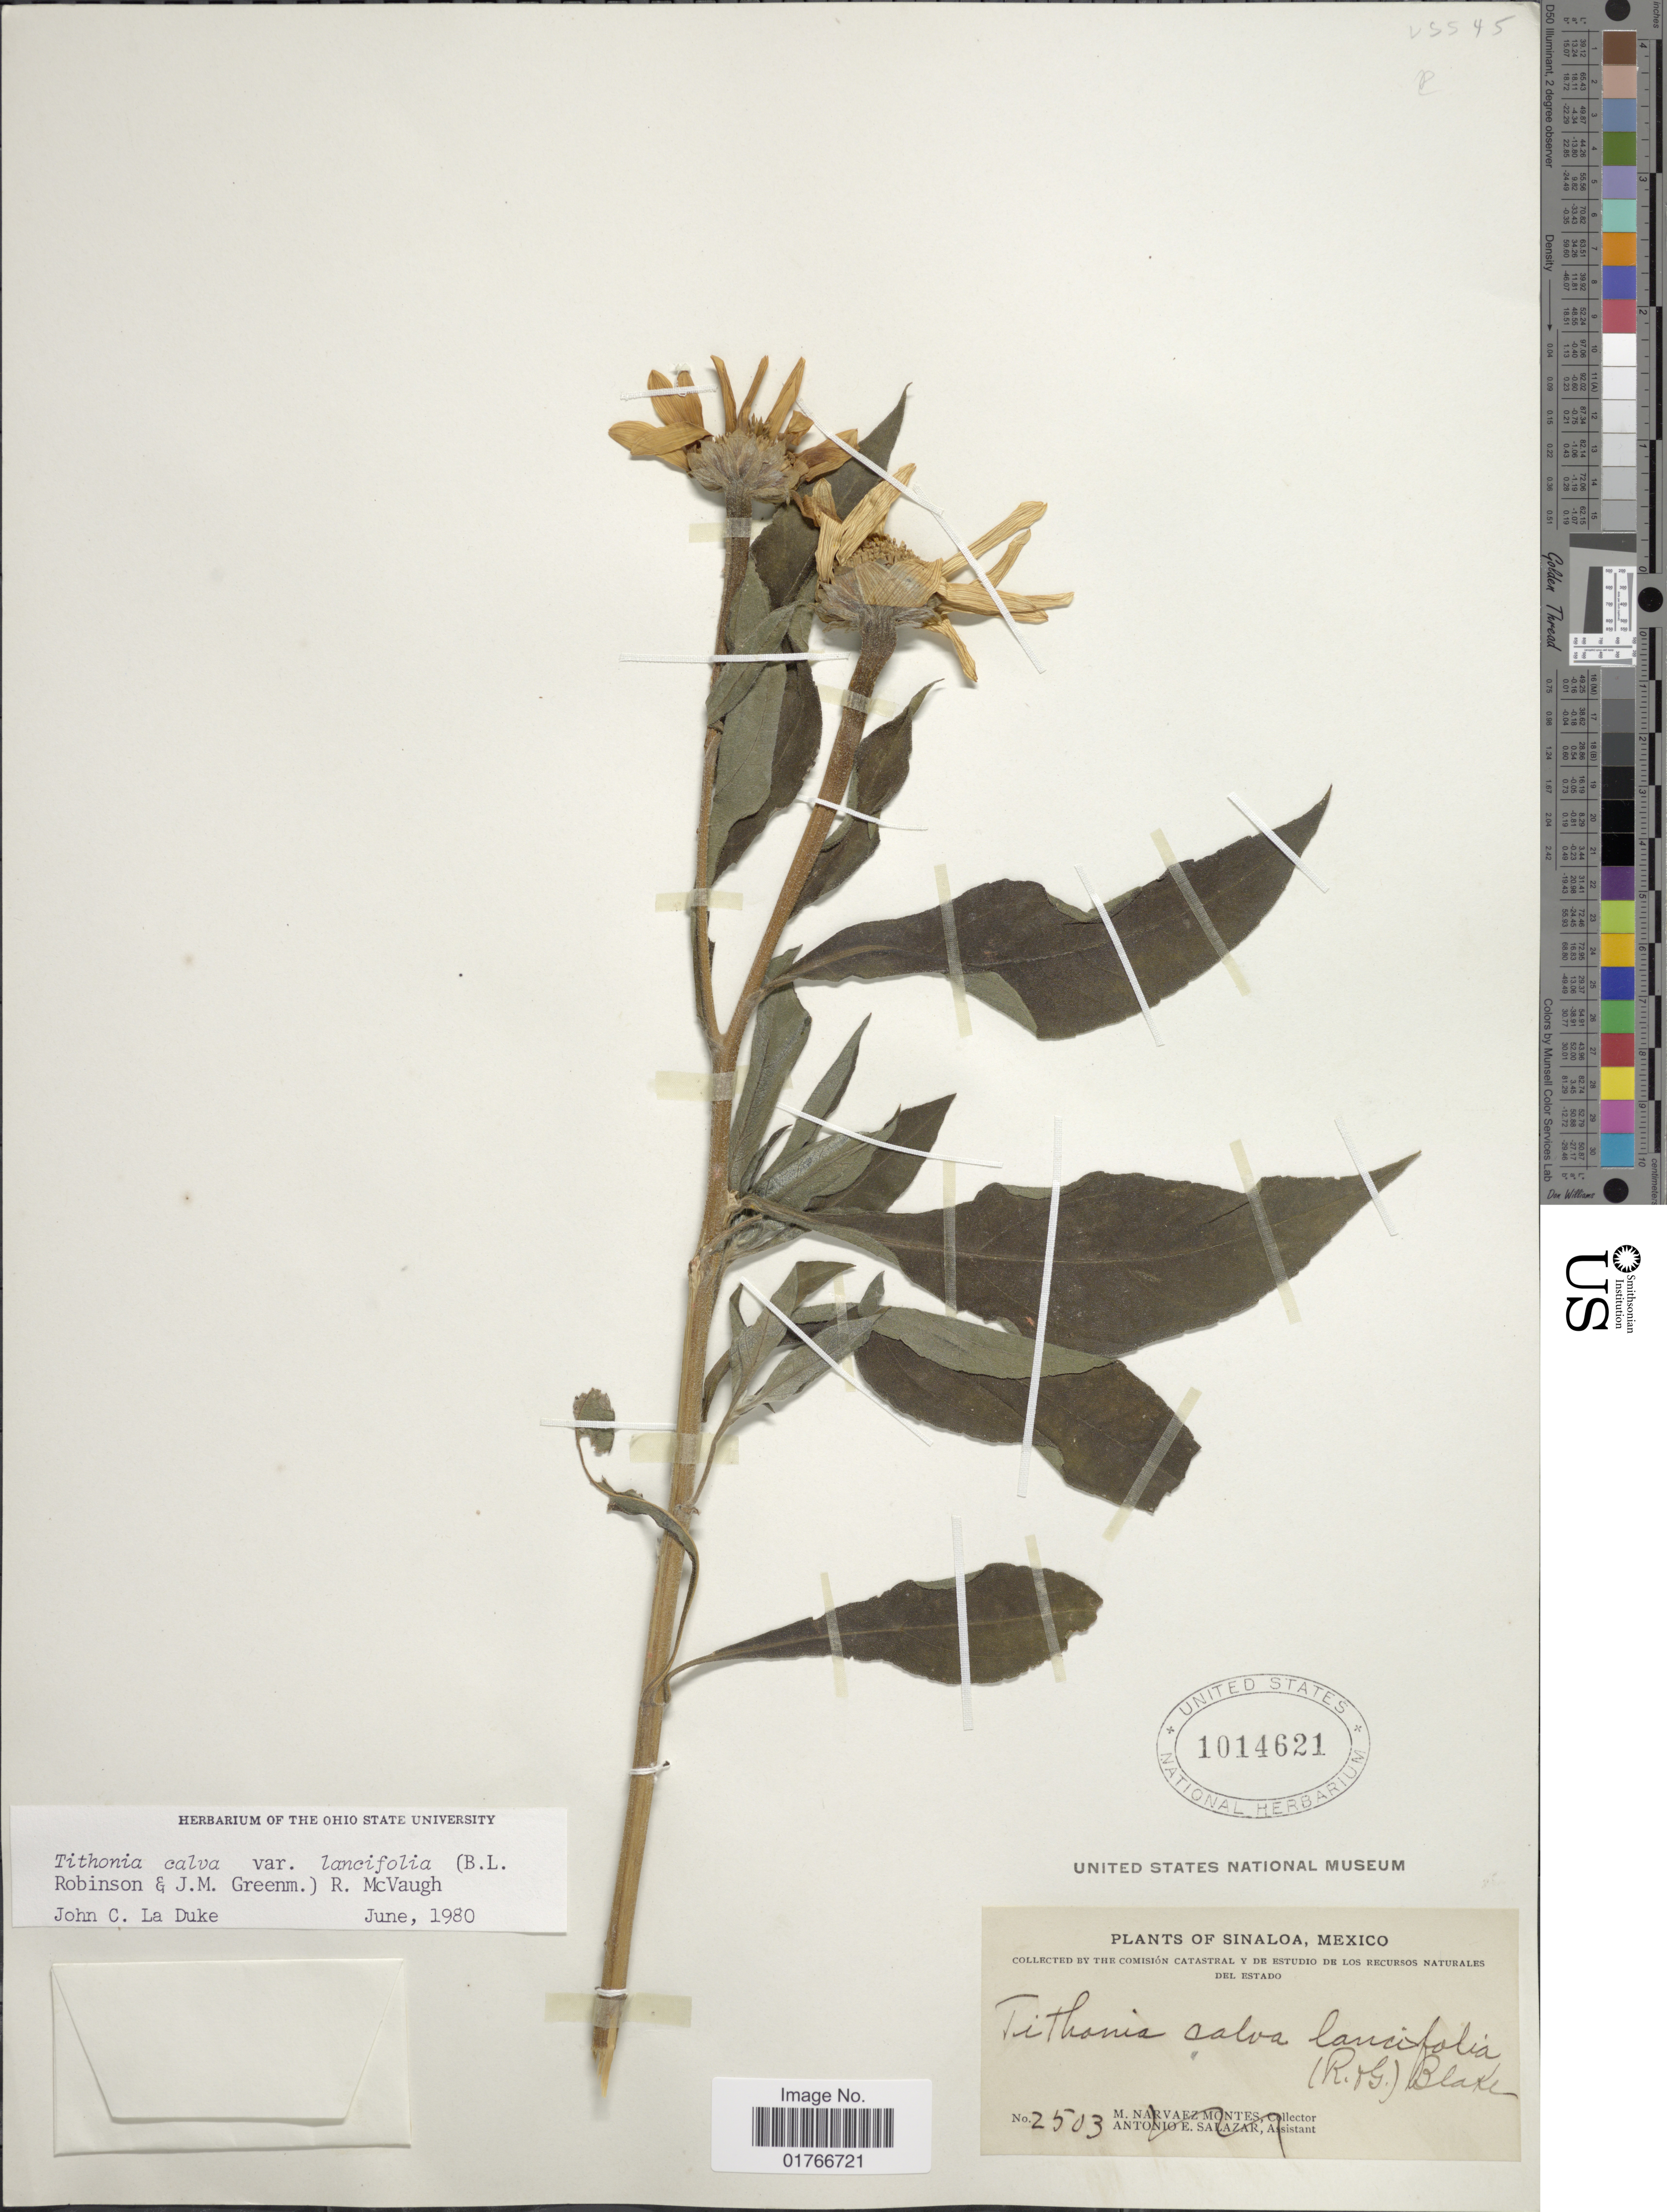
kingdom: Plantae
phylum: Tracheophyta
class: Magnoliopsida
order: Asterales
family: Asteraceae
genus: Tithonia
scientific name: Tithonia calva var. lancifolia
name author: (B.L. Rob. & Greenm.) McVaugh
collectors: Comisión Catastral & Instituto Nacional de Los Recursos Naturales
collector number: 2503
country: Mexico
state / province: Sinaloa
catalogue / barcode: US 1014621